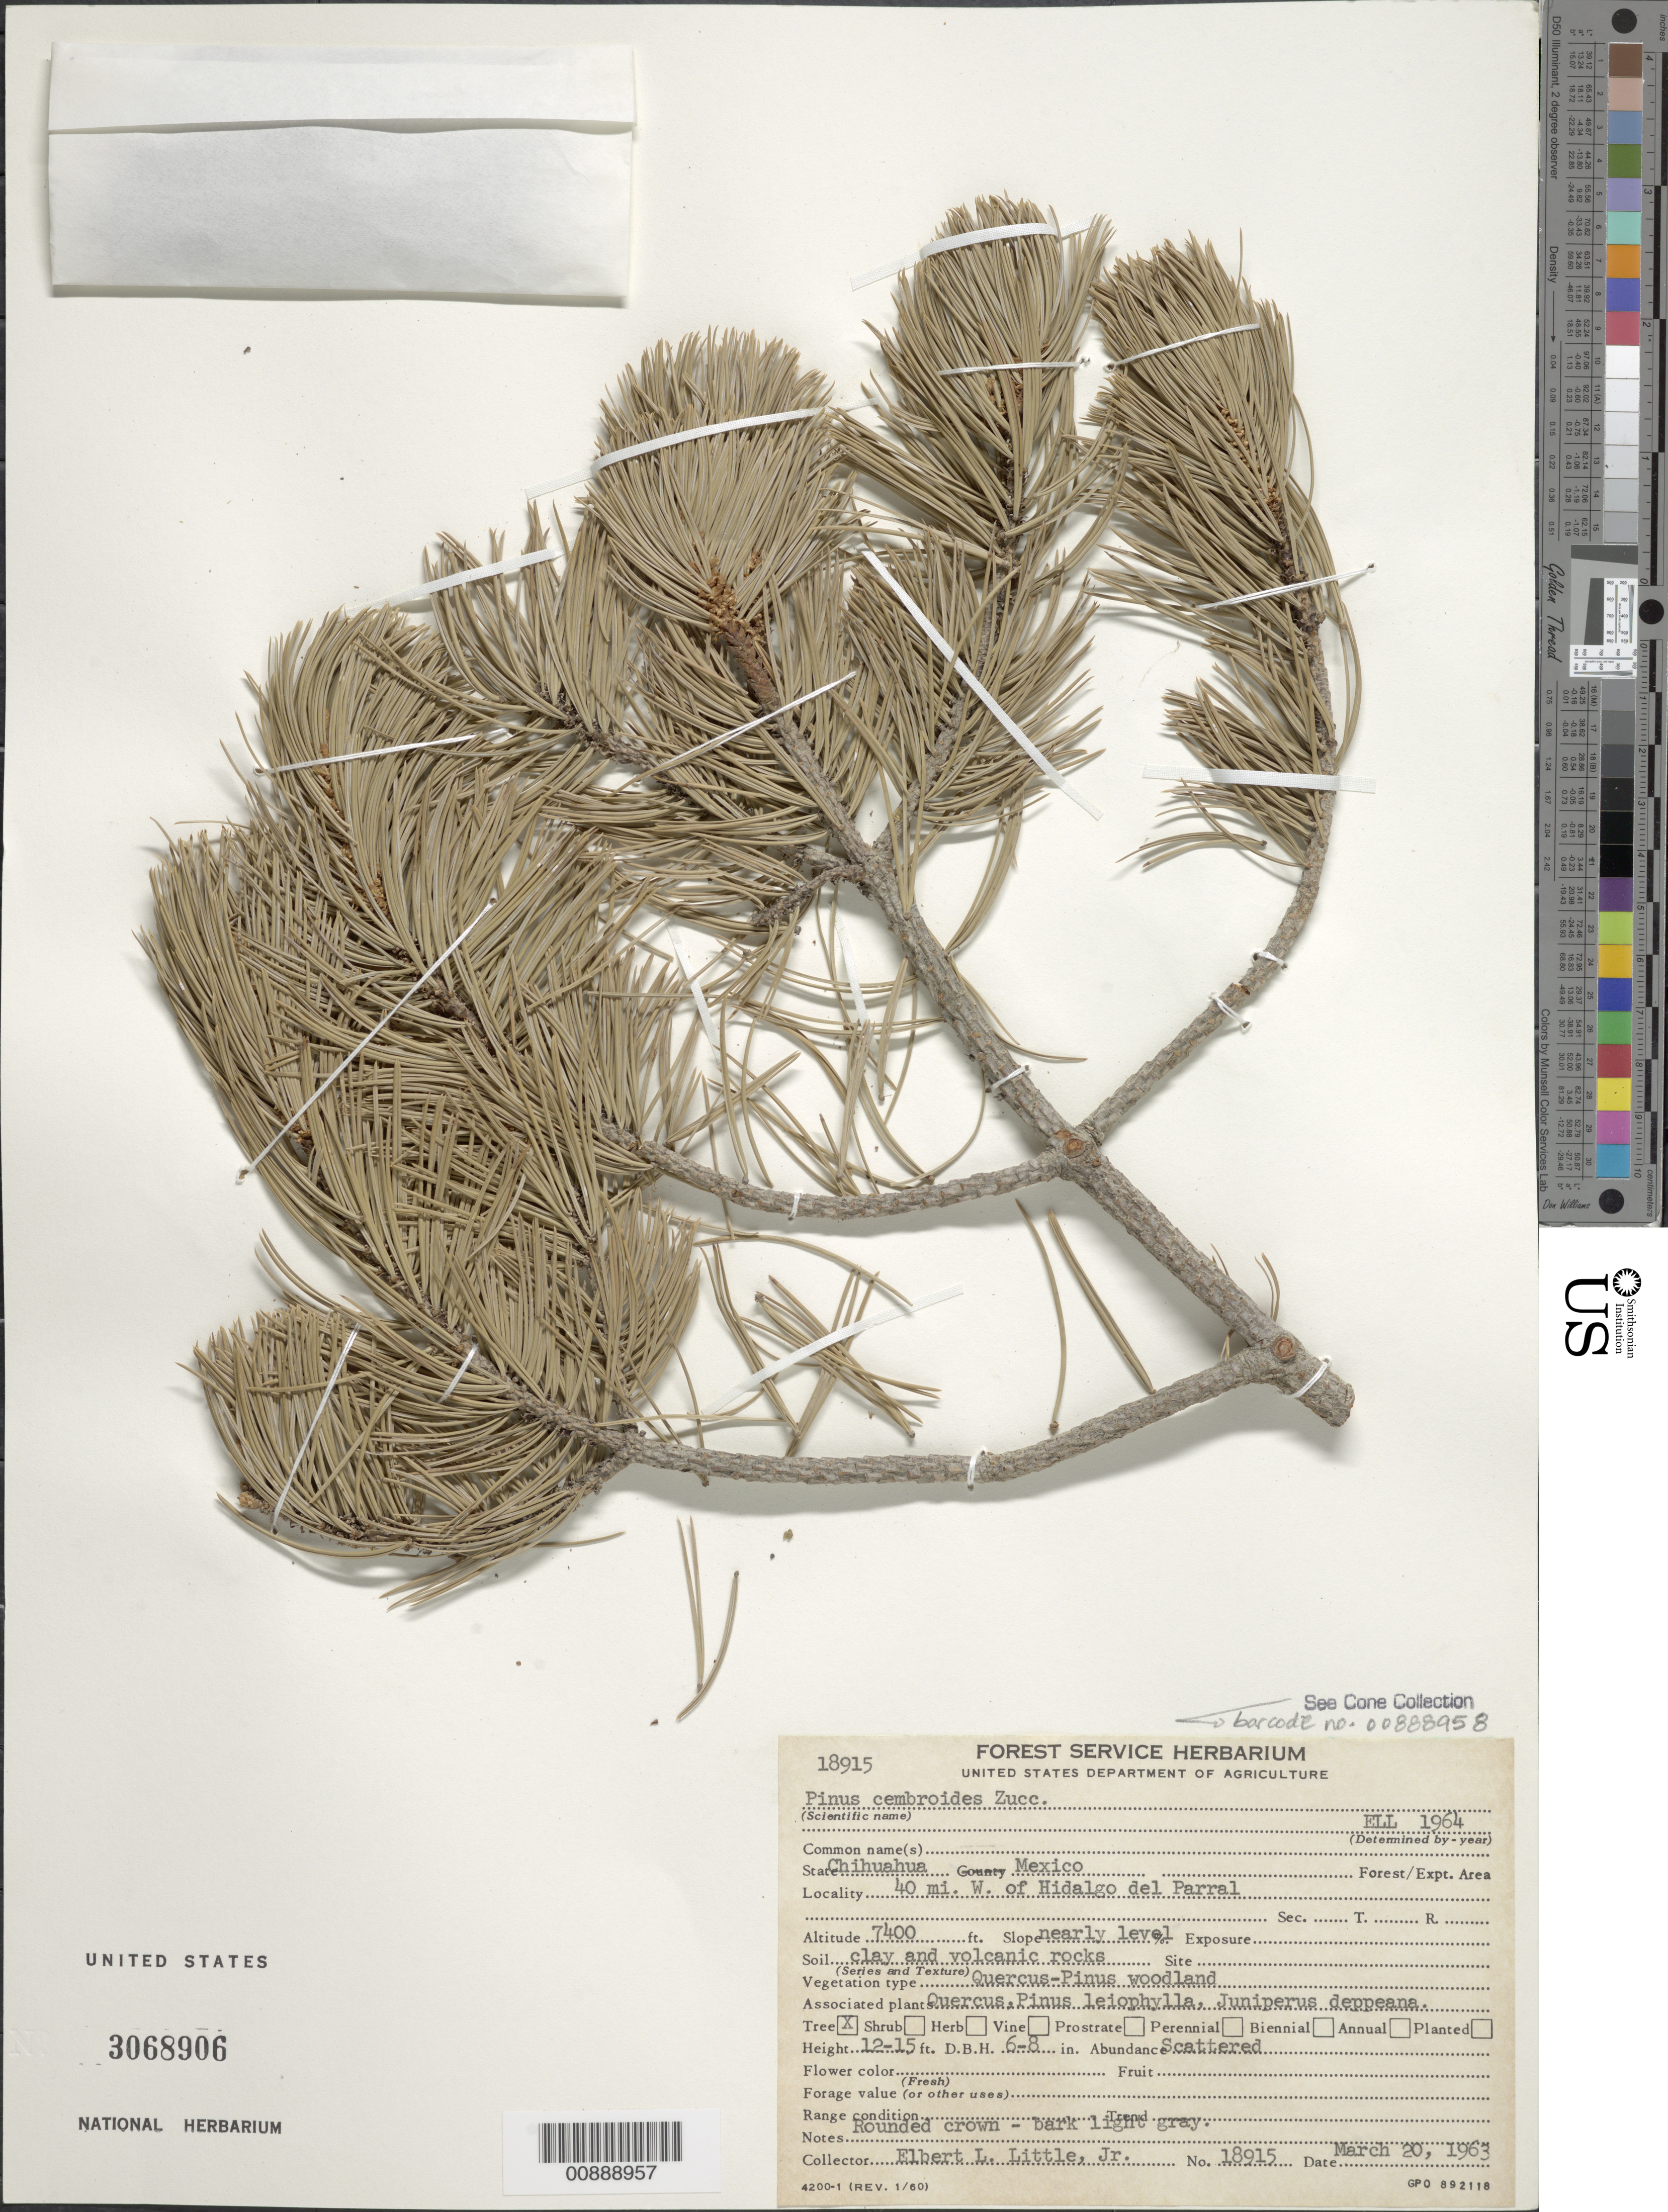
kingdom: Plantae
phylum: Tracheophyta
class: Pinopsida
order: Pinales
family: Pinaceae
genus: Pinus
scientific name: Pinus cembroides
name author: Zucc.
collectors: E. L. Little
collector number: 18915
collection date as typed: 20 Mar 1963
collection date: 1963-03-20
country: Mexico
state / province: Chihuahua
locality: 40 mi. W of Hidalgo del Parral, Chihuahua.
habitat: Slope nearly level, clay and volcanic rocks. Quercus-Pinus woodland. Assoc. plants: Quercus, Pinus leiophylla ..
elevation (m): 2256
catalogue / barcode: US 3068906